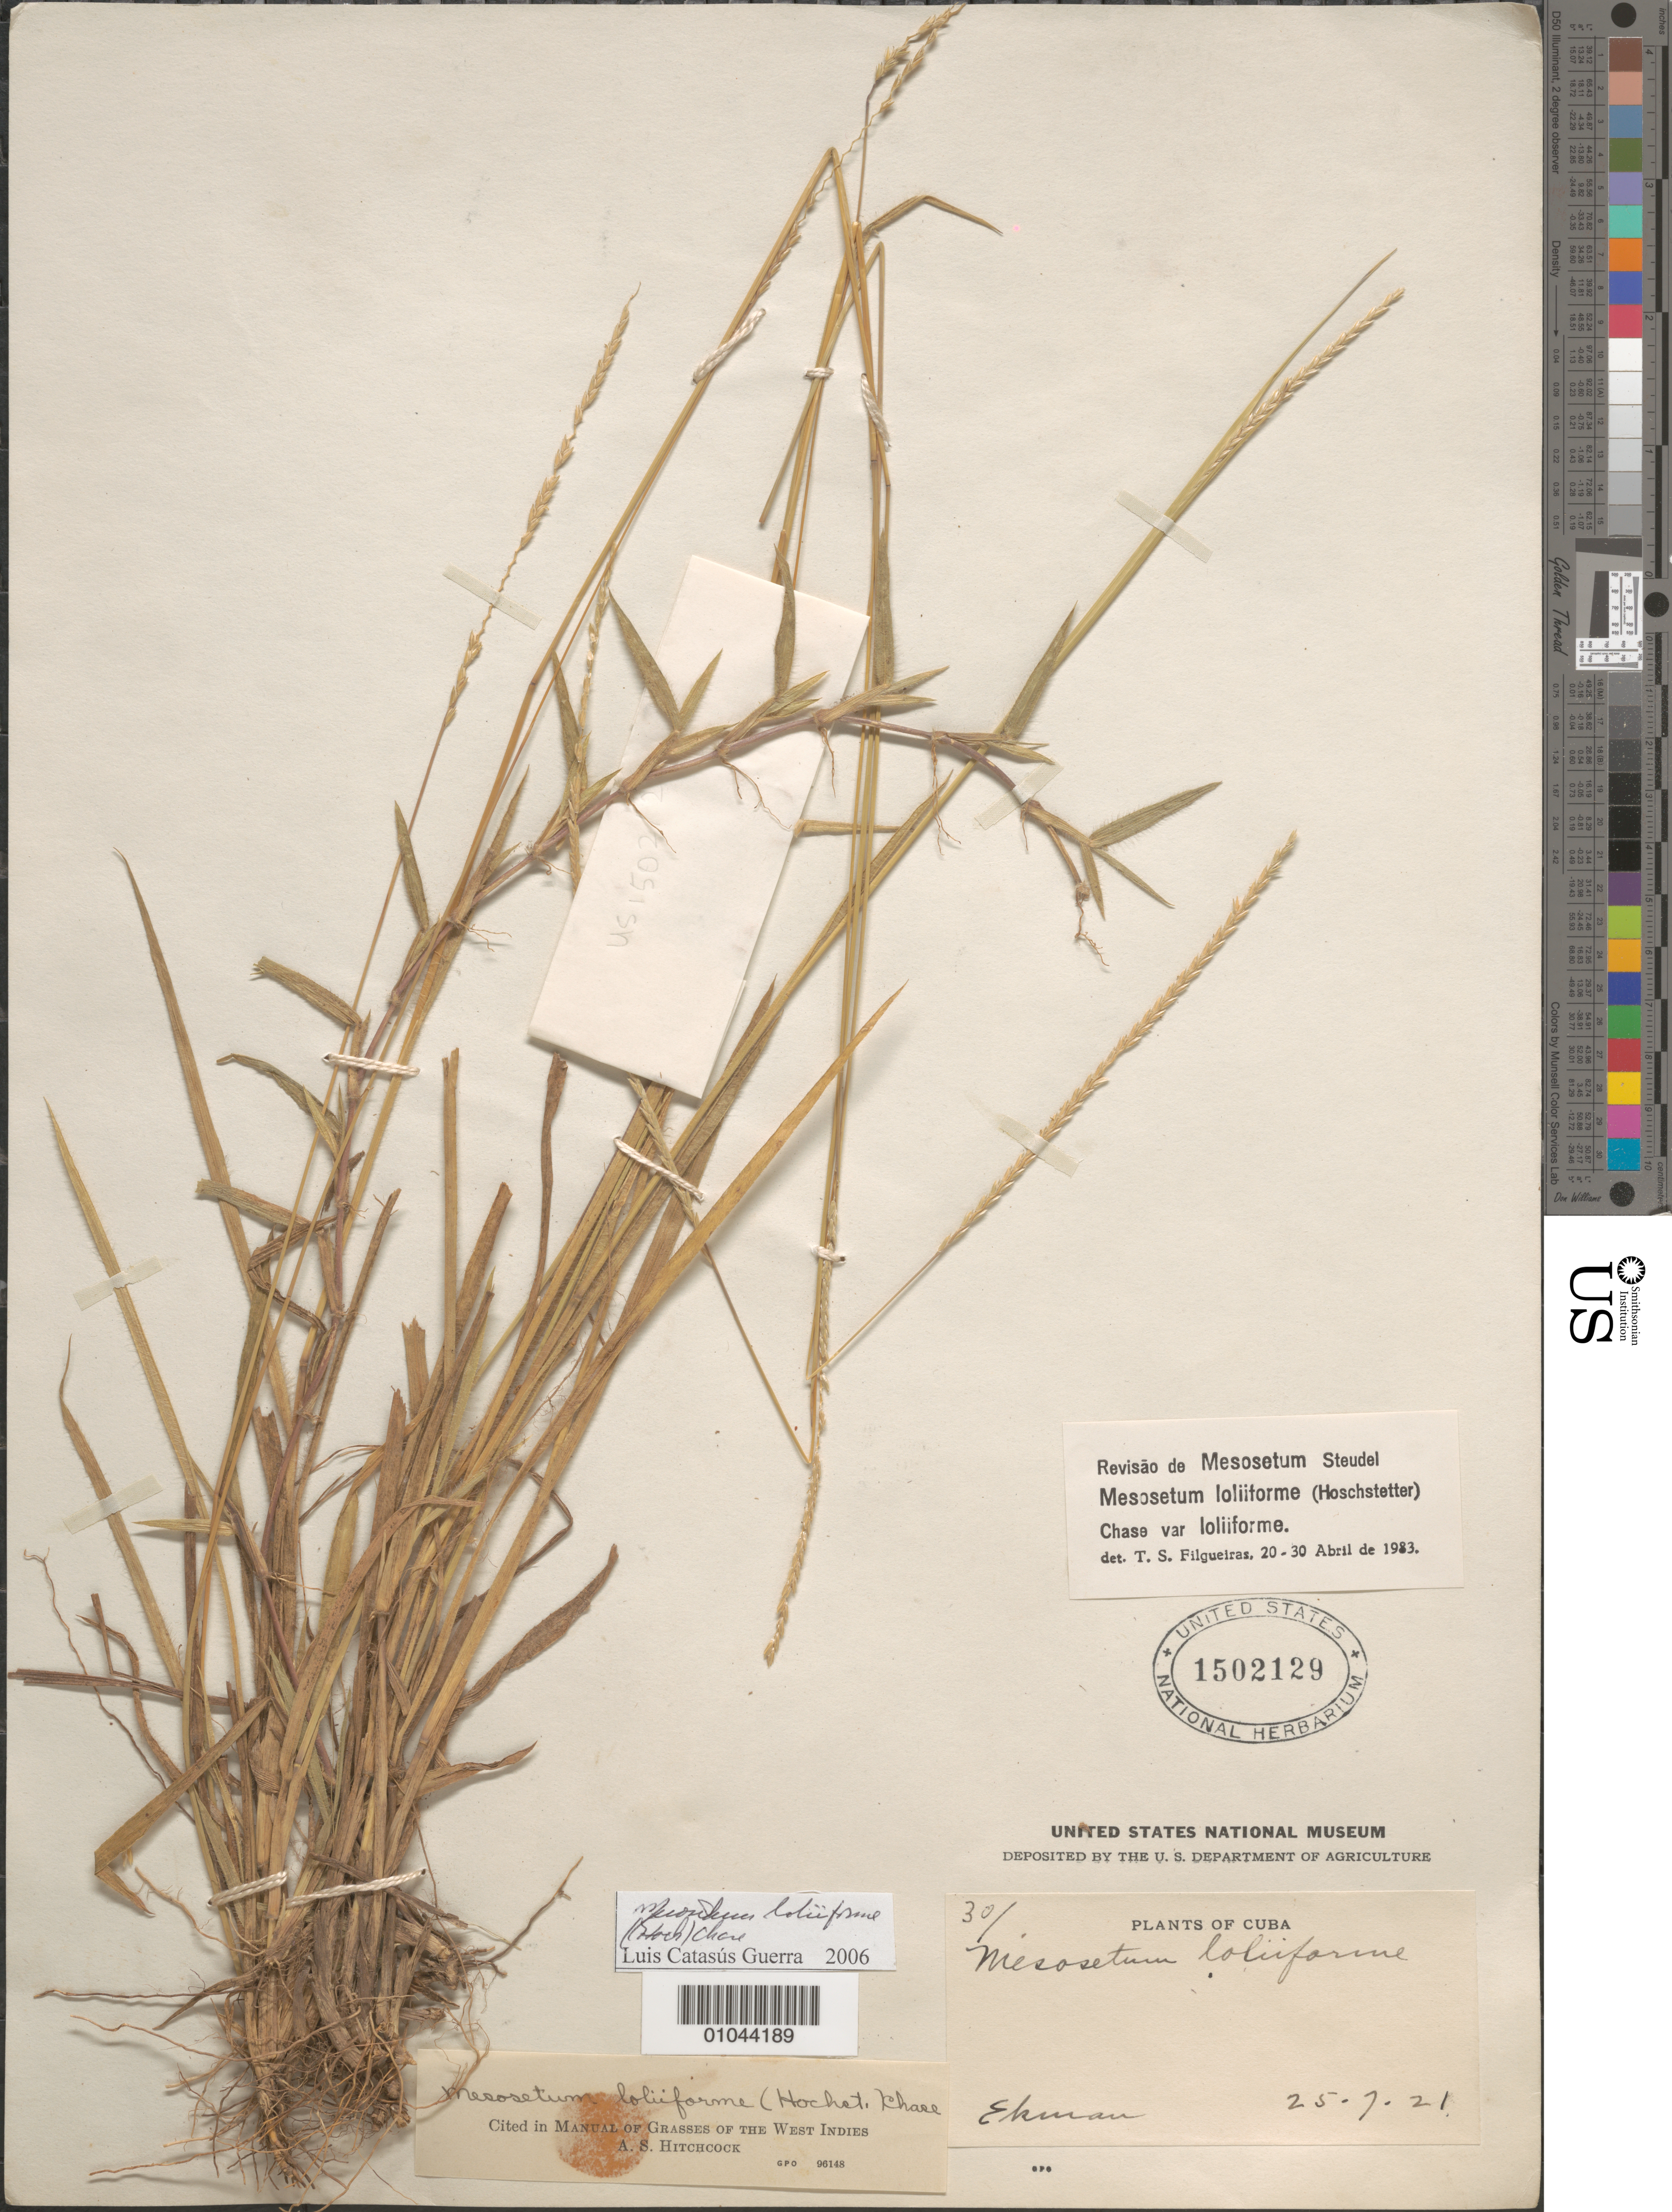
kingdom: Plantae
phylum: Tracheophyta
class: Liliopsida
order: Poales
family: Poaceae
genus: Mesosetum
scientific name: Mesosetum loliiforme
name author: (Hochst. ex Steud.) Chase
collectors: E. L. Ekman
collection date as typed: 25 Jul 1921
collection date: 1921-07-25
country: Cuba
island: Cuba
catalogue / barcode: US 1502129